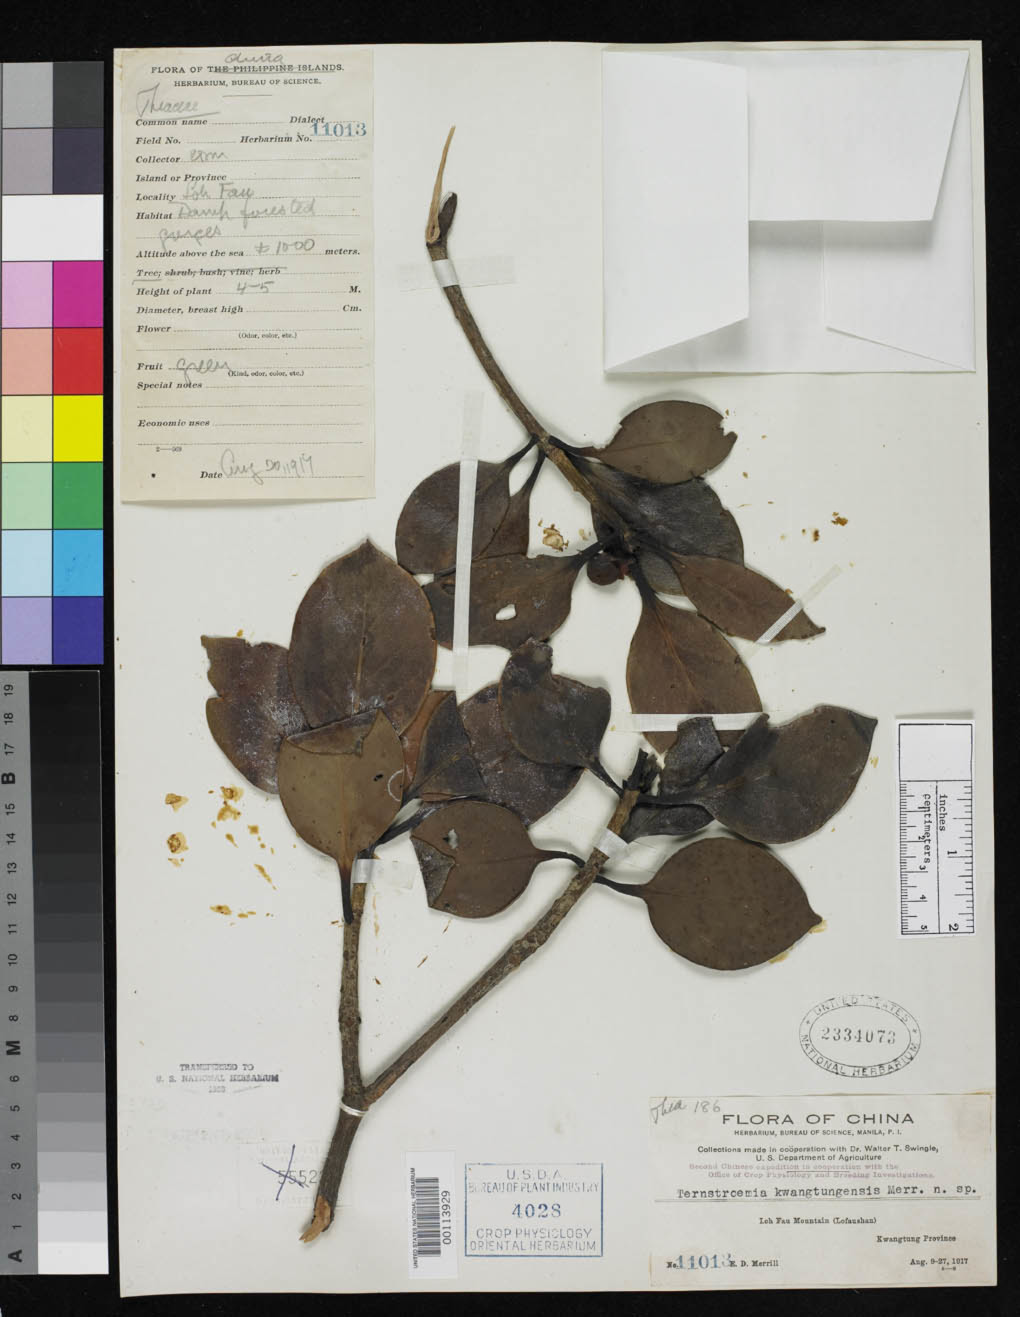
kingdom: Plantae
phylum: Tracheophyta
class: Magnoliopsida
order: Ericales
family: Pentaphylacaceae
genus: Ternstroemia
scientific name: Ternstroemia kwangtungensis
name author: Merr.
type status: Isolectotype; Type Collection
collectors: E. D. Merrill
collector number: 11013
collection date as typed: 20 Aug 1917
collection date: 1917-08-20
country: China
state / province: Guangdong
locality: Lok Fau Mountain.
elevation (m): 1000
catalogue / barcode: US 2334073